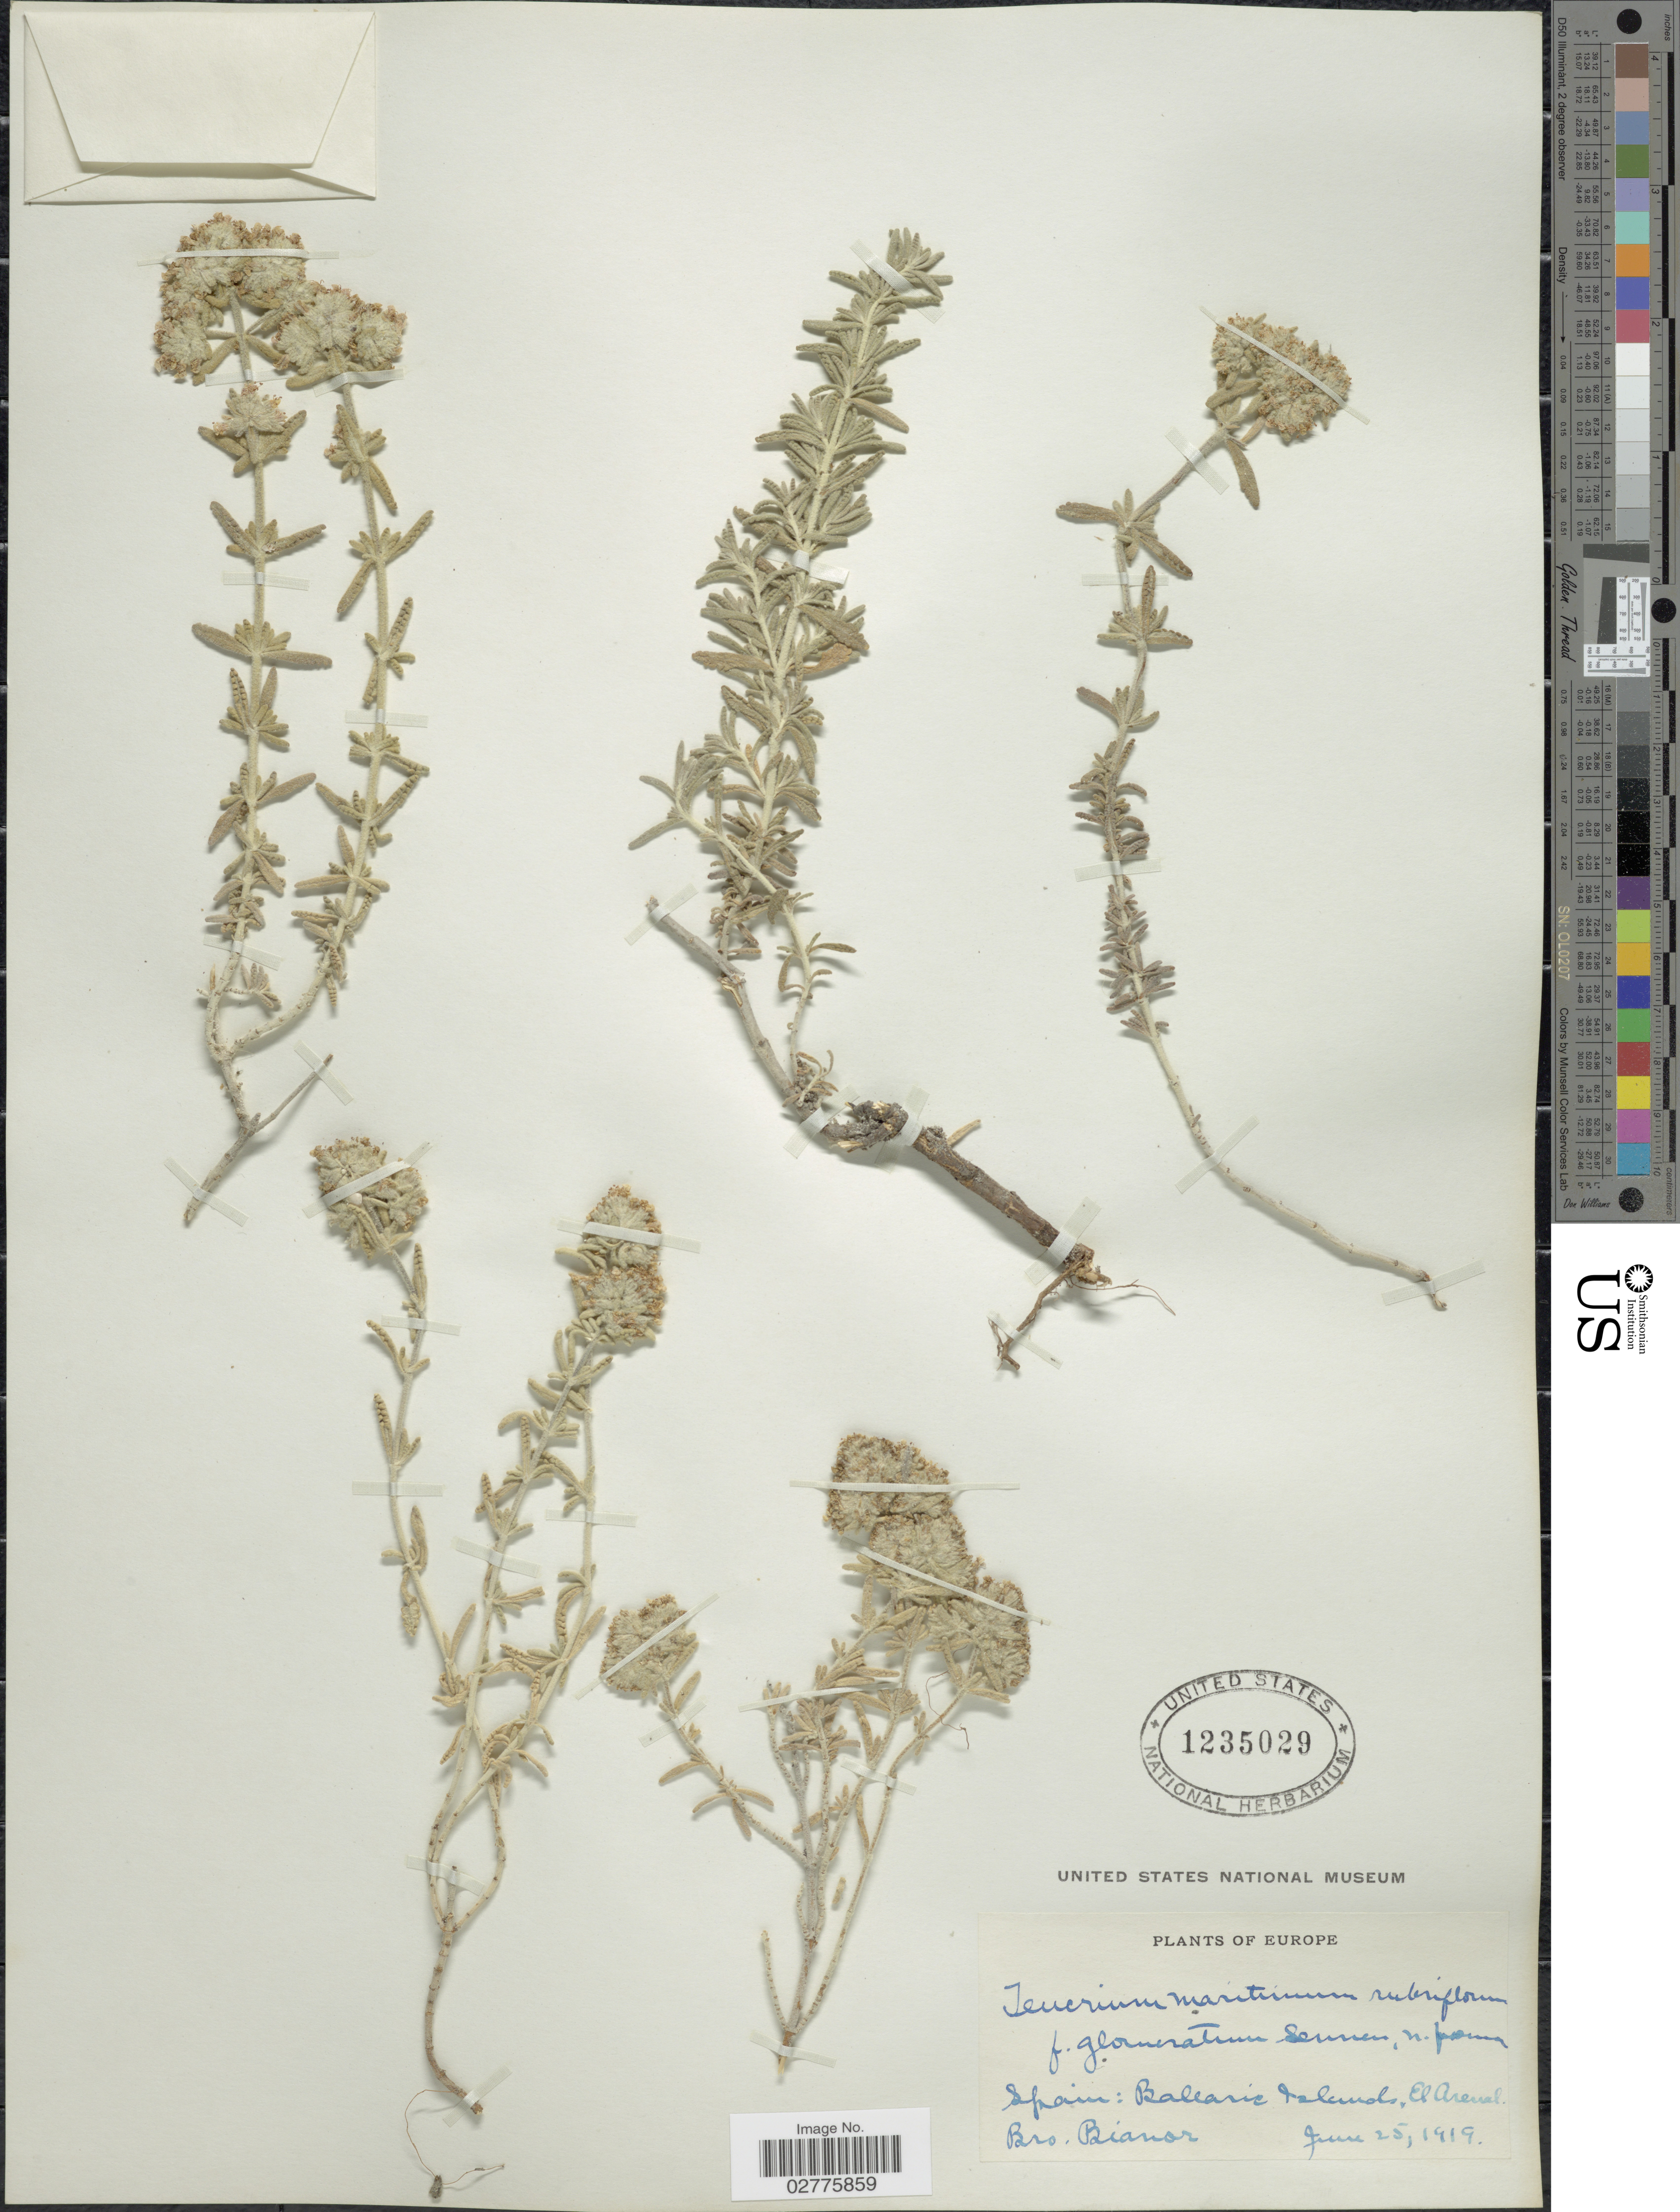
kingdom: Plantae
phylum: Tracheophyta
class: Magnoliopsida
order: Lamiales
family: Lamiaceae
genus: Teucrium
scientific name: Teucrium maritimum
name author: Lam.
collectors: Bianor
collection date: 1919-06-25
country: Spain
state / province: Islas Baleares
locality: Balearic Islands; El Arenal.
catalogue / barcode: US 1235029